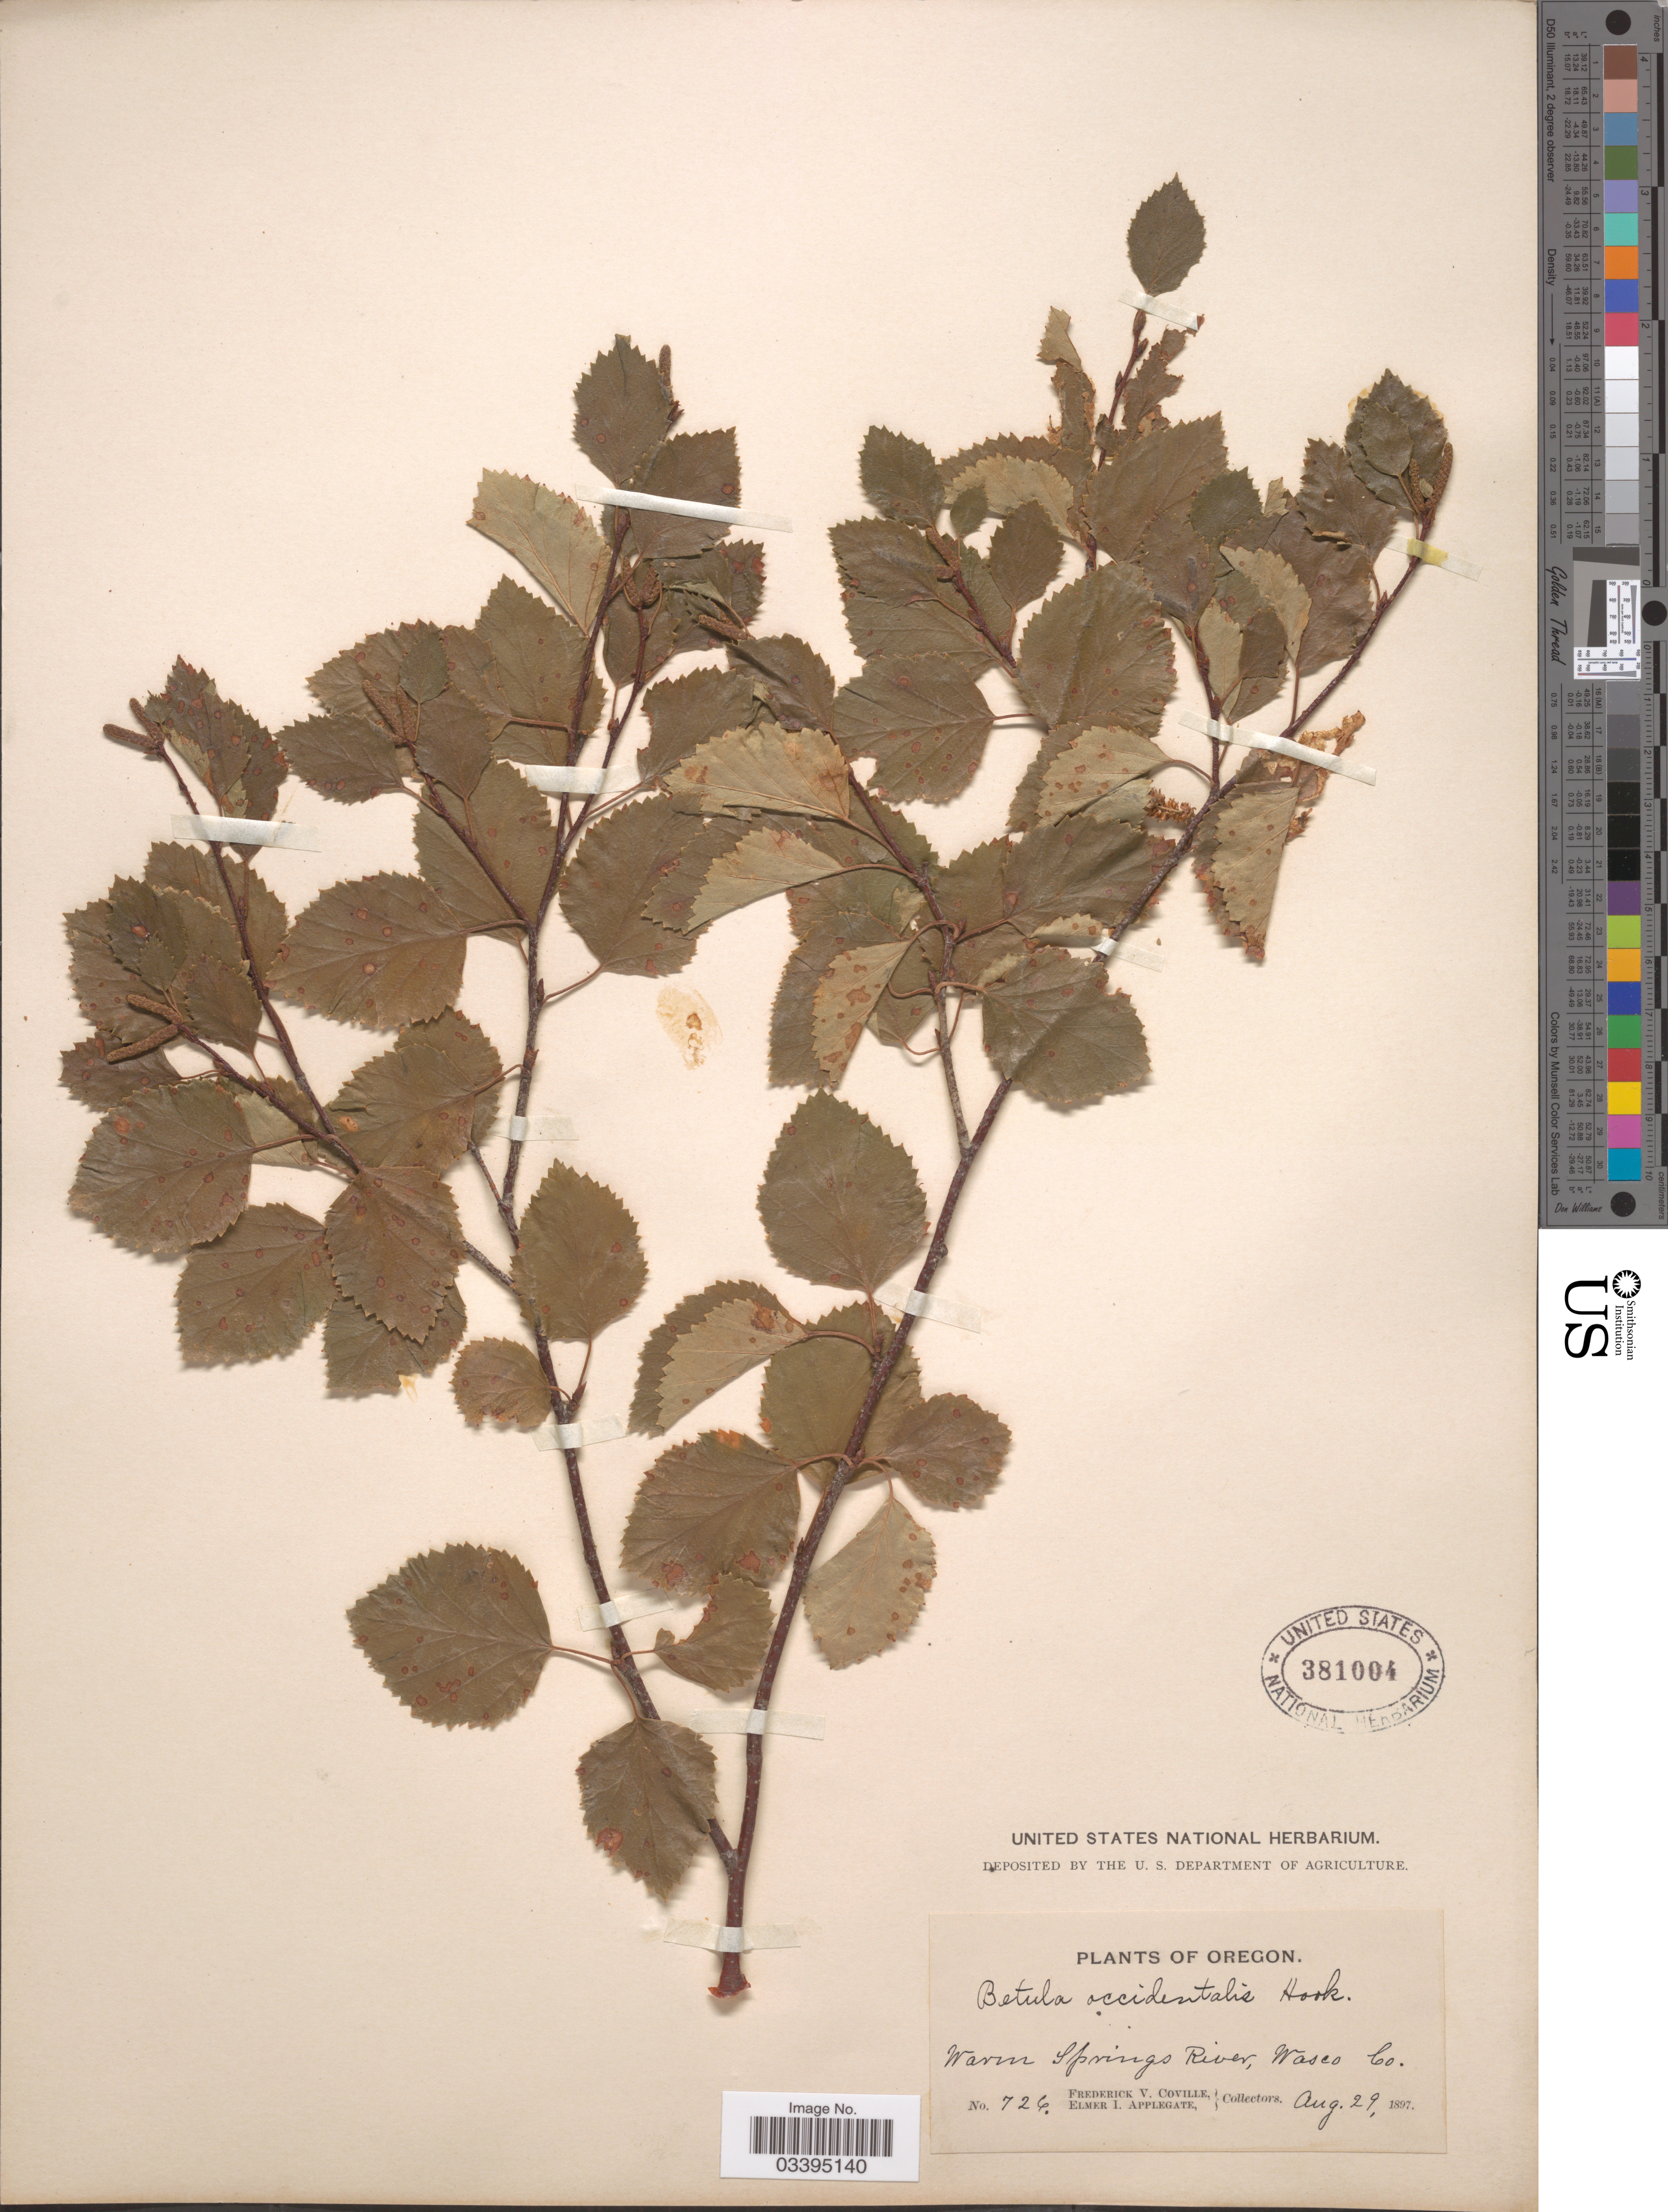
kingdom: Plantae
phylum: Tracheophyta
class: Magnoliopsida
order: Fagales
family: Betulaceae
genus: Betula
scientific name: Betula fontinalis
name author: Sarg.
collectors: F. V. Coville & E. I. Applegate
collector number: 726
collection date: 1897-08-29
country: United States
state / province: Oregon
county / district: Wasco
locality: Warm Springs River, Wasco Co.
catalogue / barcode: US 381004